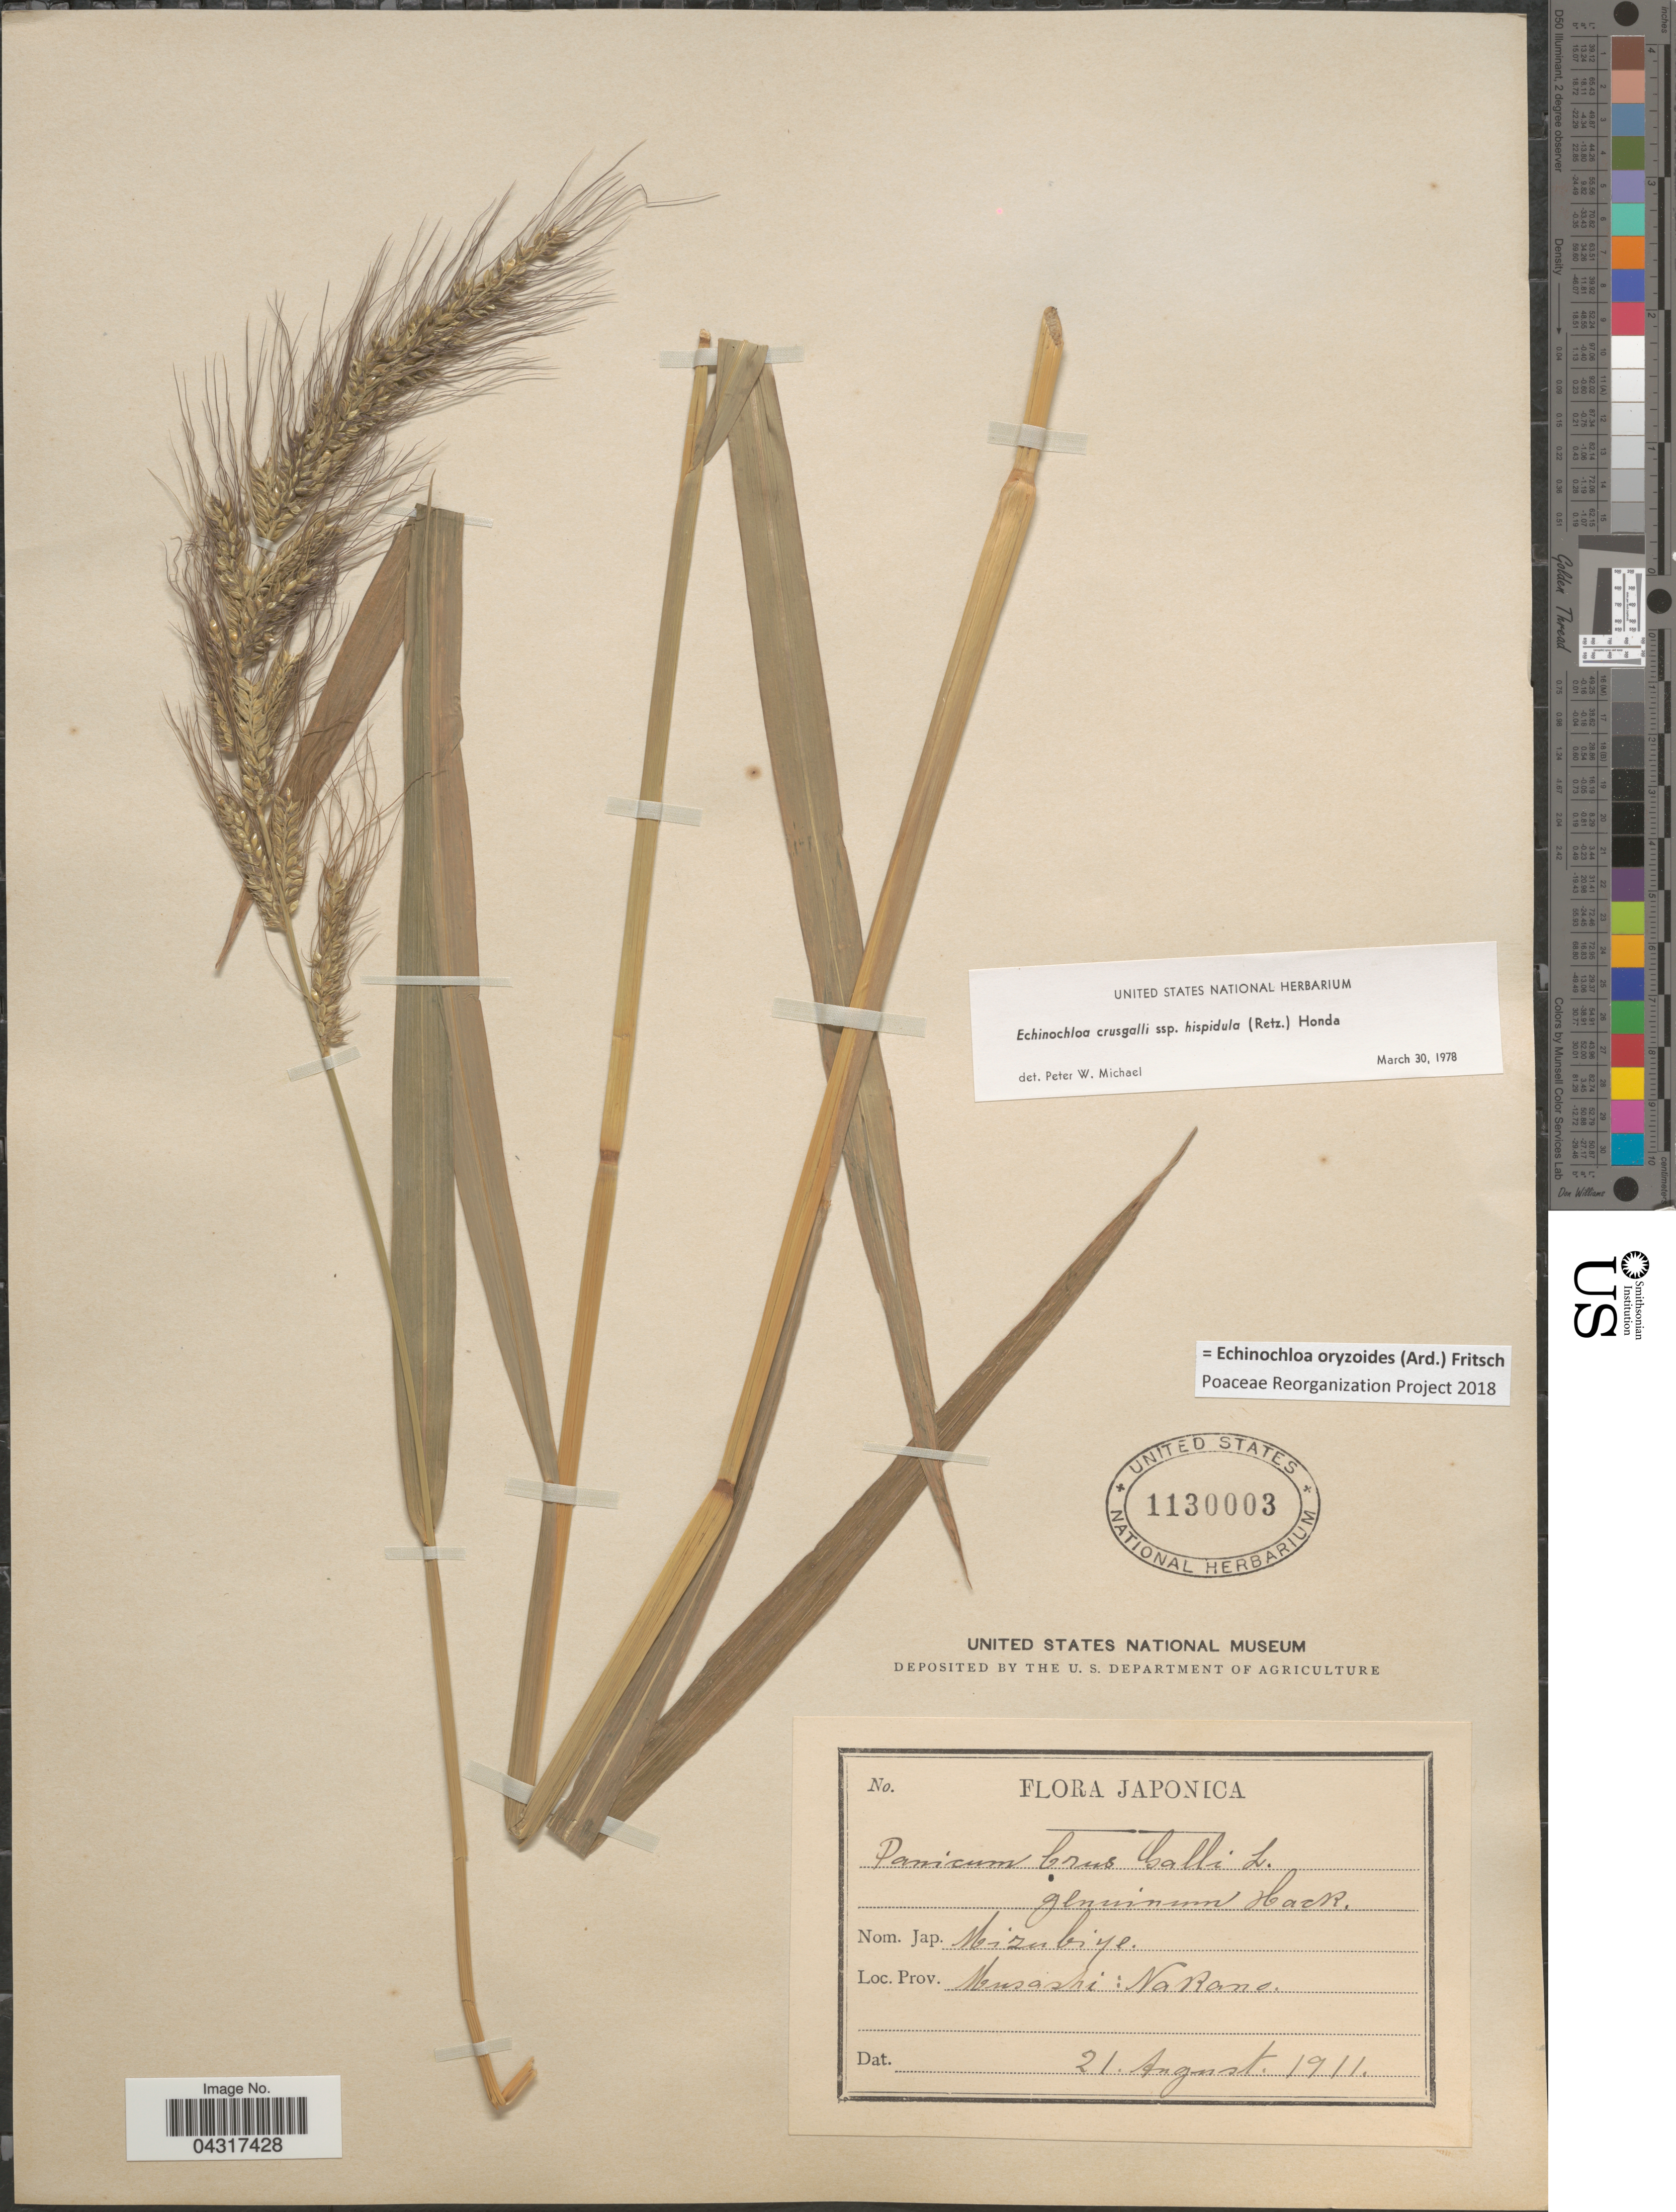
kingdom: Plantae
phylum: Tracheophyta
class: Liliopsida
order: Poales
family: Poaceae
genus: Echinochloa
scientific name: Echinochloa oryzoides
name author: (Ard.) Fritsch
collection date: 1911-08-21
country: Japan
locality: Japonica. Prov. Musashi: Nakano.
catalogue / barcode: US 1130003